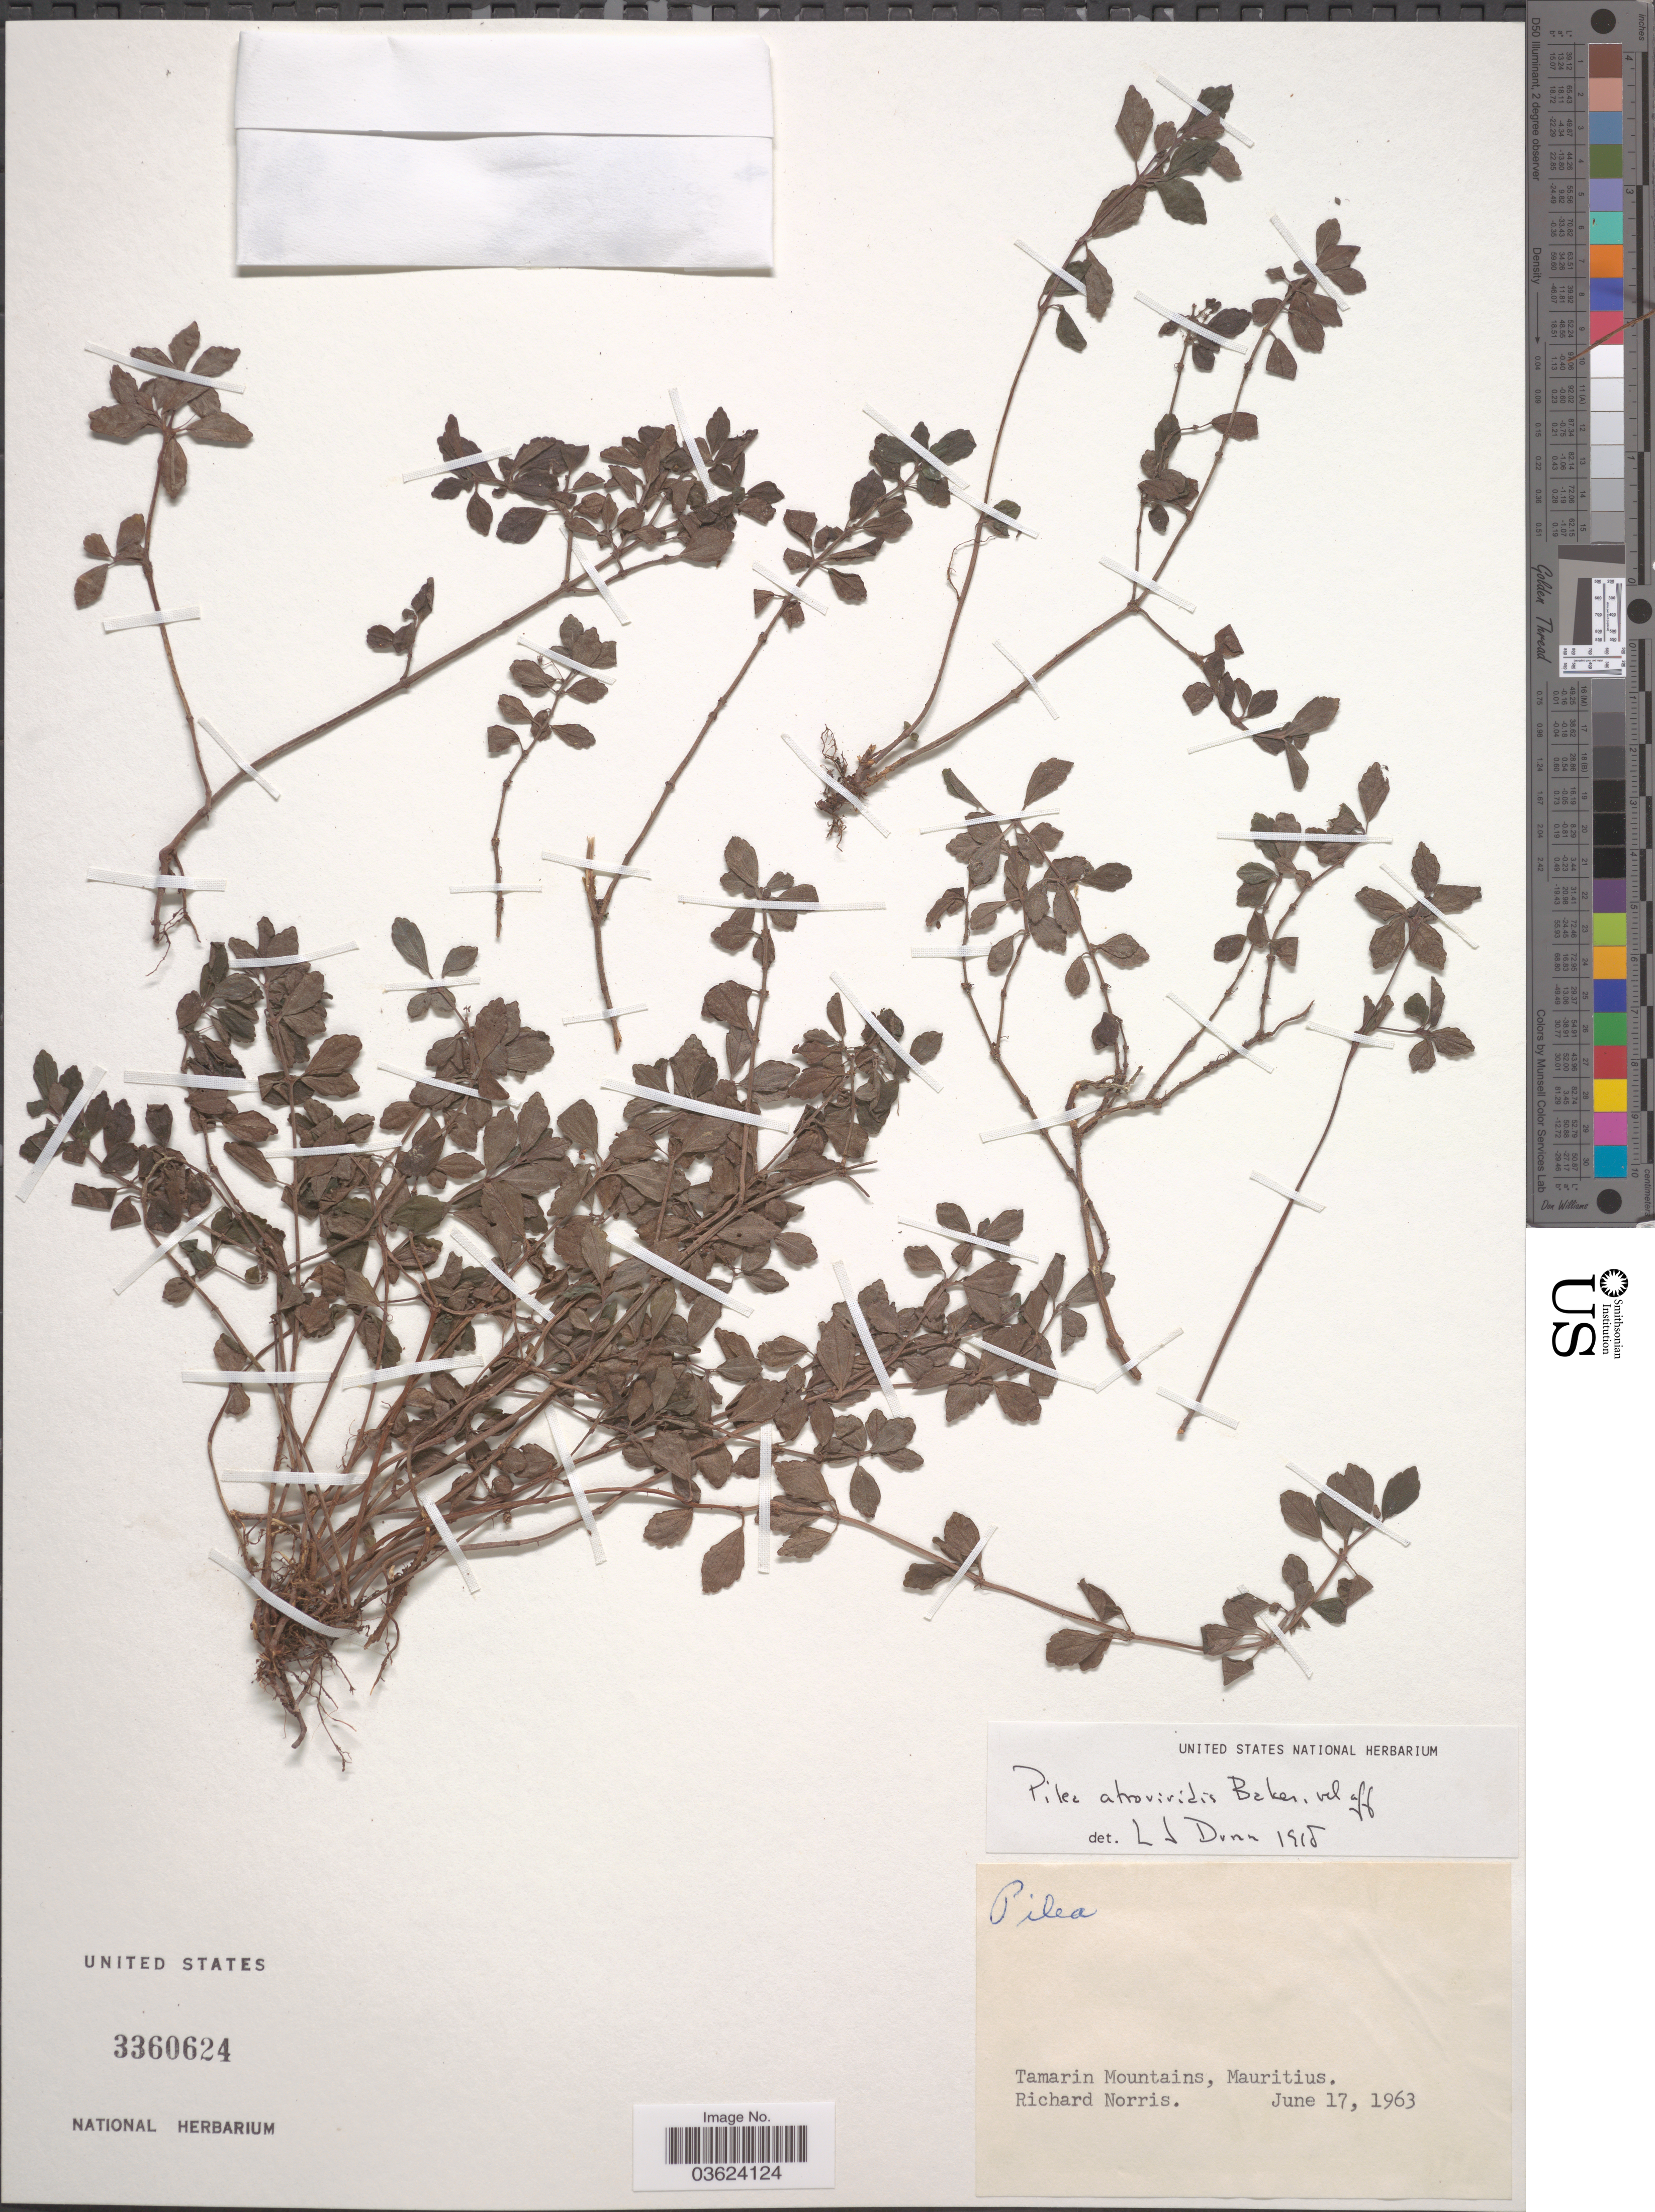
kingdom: Plantae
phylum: Tracheophyta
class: Magnoliopsida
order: Rosales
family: Urticaceae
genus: Adicea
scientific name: Adicea atroviridis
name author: Kuntze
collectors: R. E. Norris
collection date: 1963-06-17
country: Mauritius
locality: Tamarin Mountains.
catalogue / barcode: US 3360624